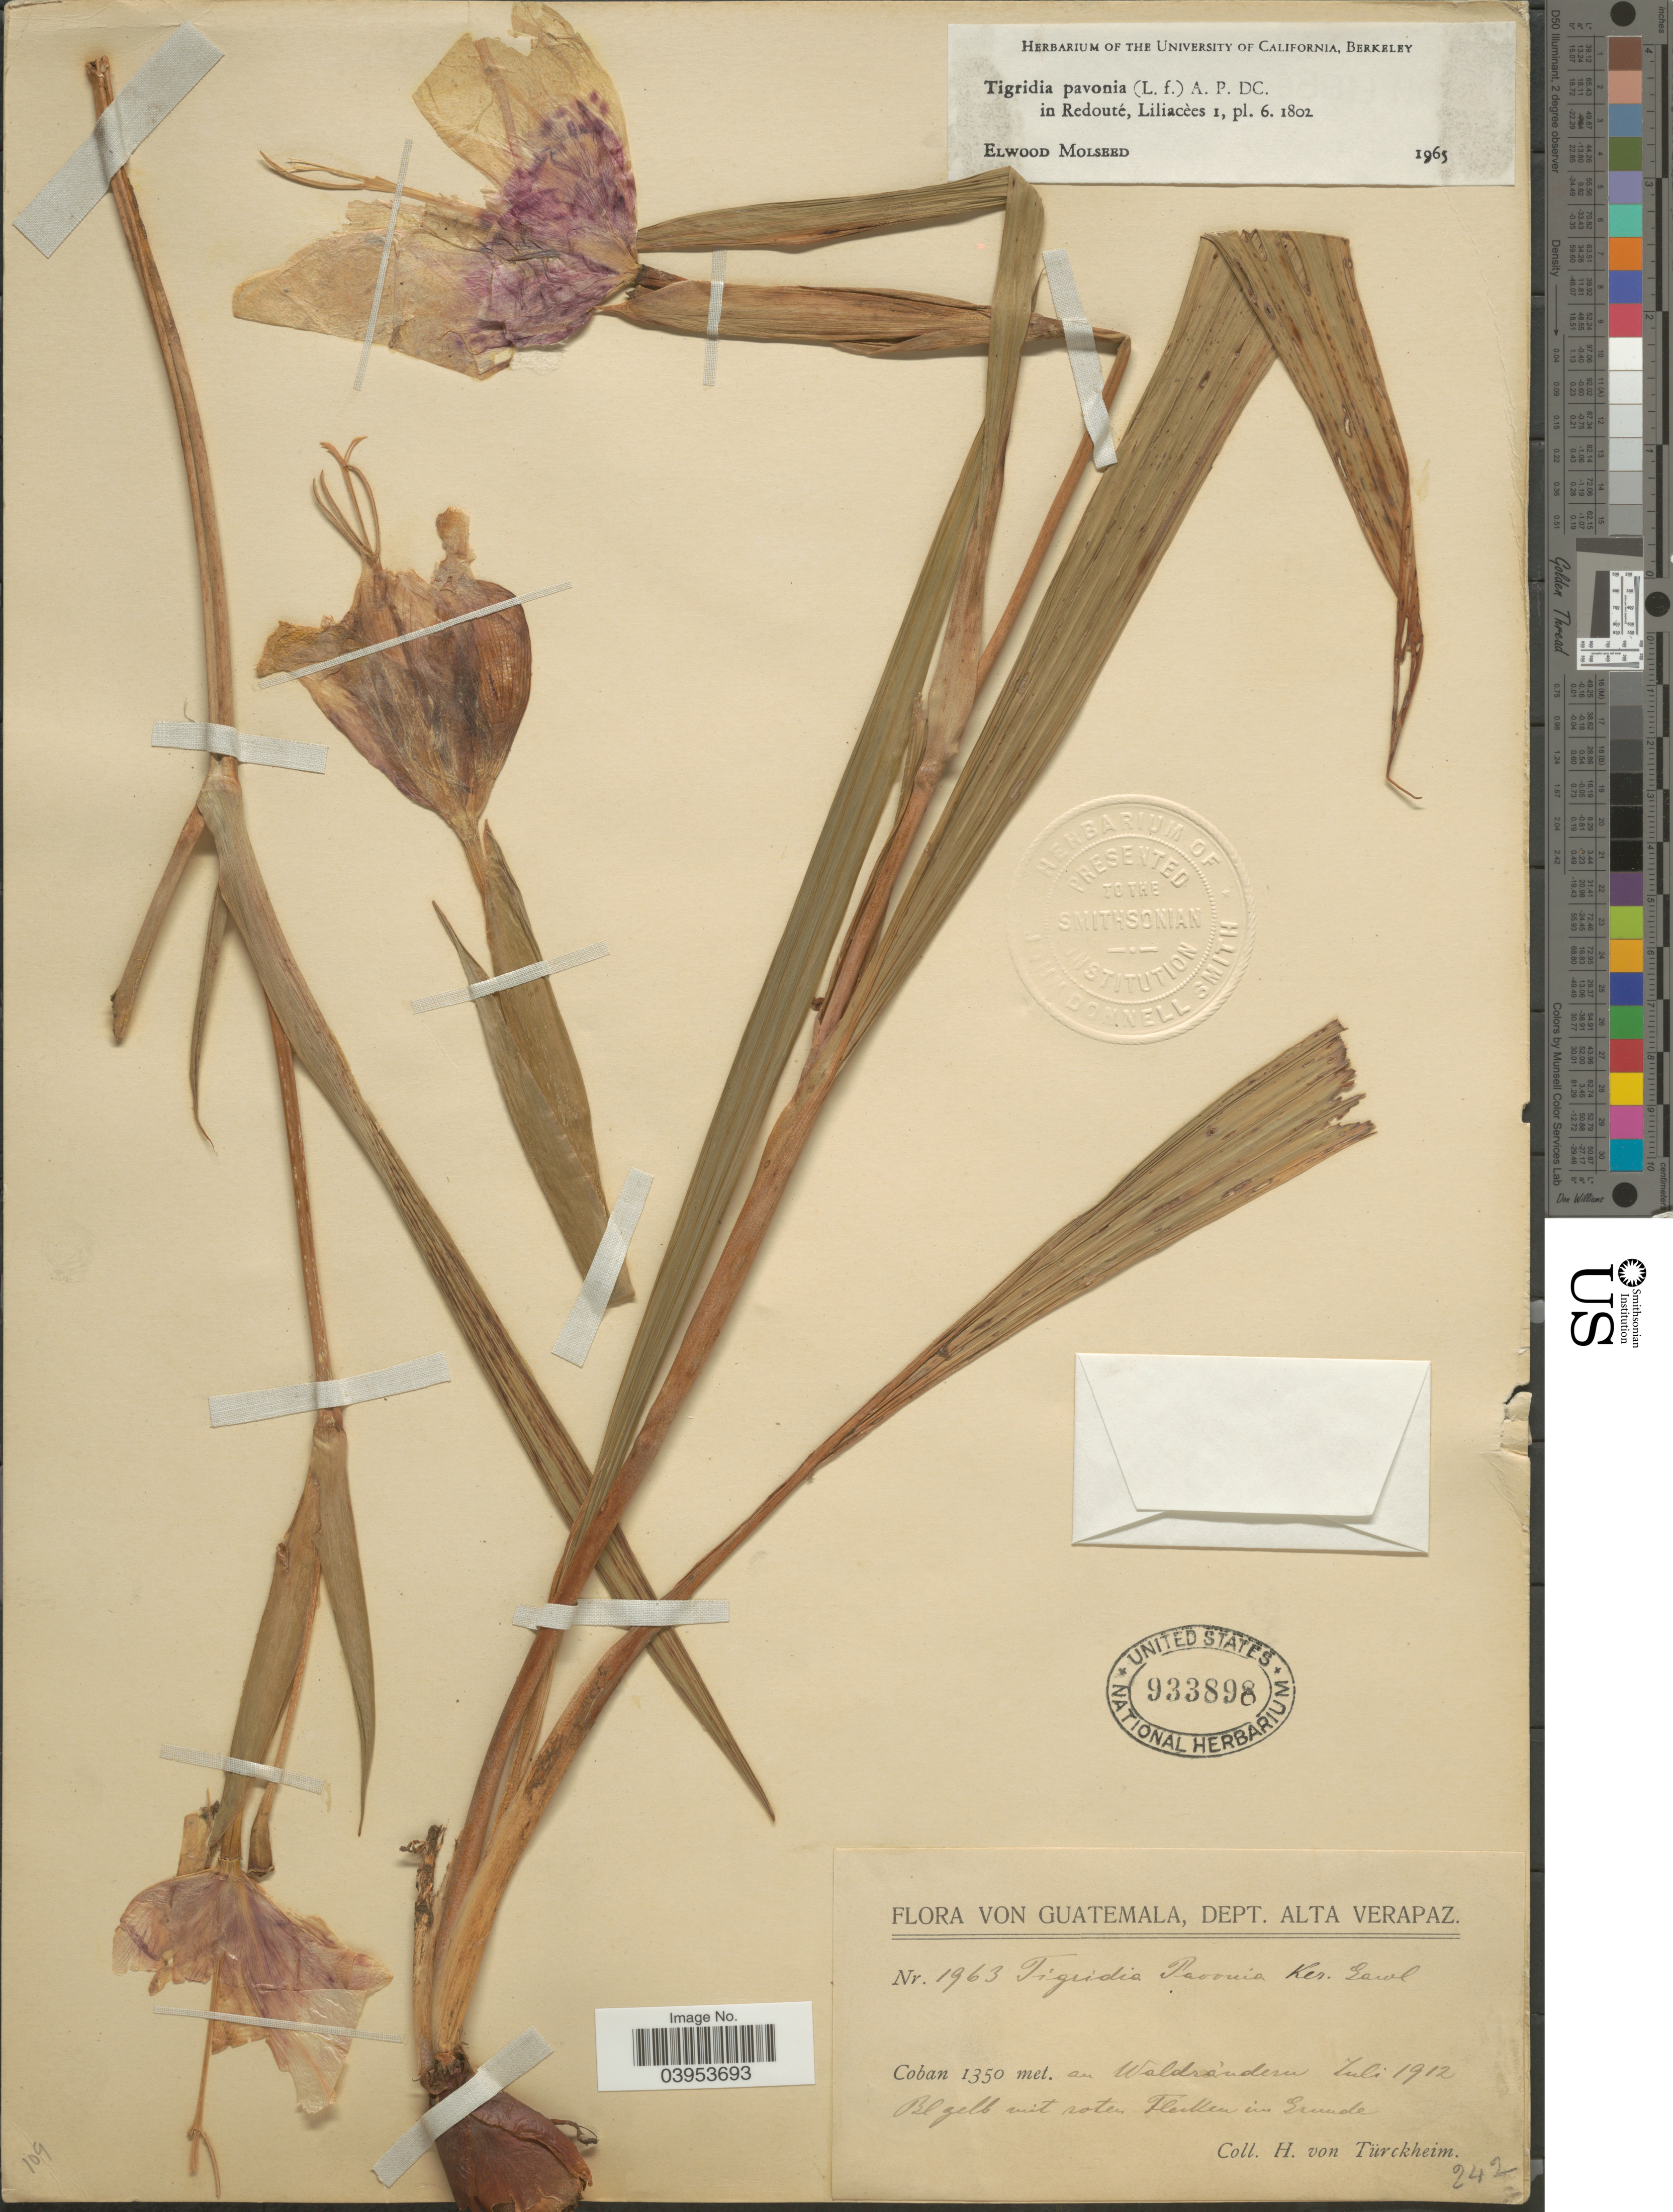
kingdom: Plantae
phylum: Tracheophyta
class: Liliopsida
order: Asparagales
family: Iridaceae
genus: Tigridia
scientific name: Tigridia pavonia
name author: (L. f.) DC.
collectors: H. von Türckheim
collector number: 1963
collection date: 1912-07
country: Guatemala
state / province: Alta Verapaz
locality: Dept. Alta Verapaz. Coban. au Waldrándern.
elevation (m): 1350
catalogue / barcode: US 933898